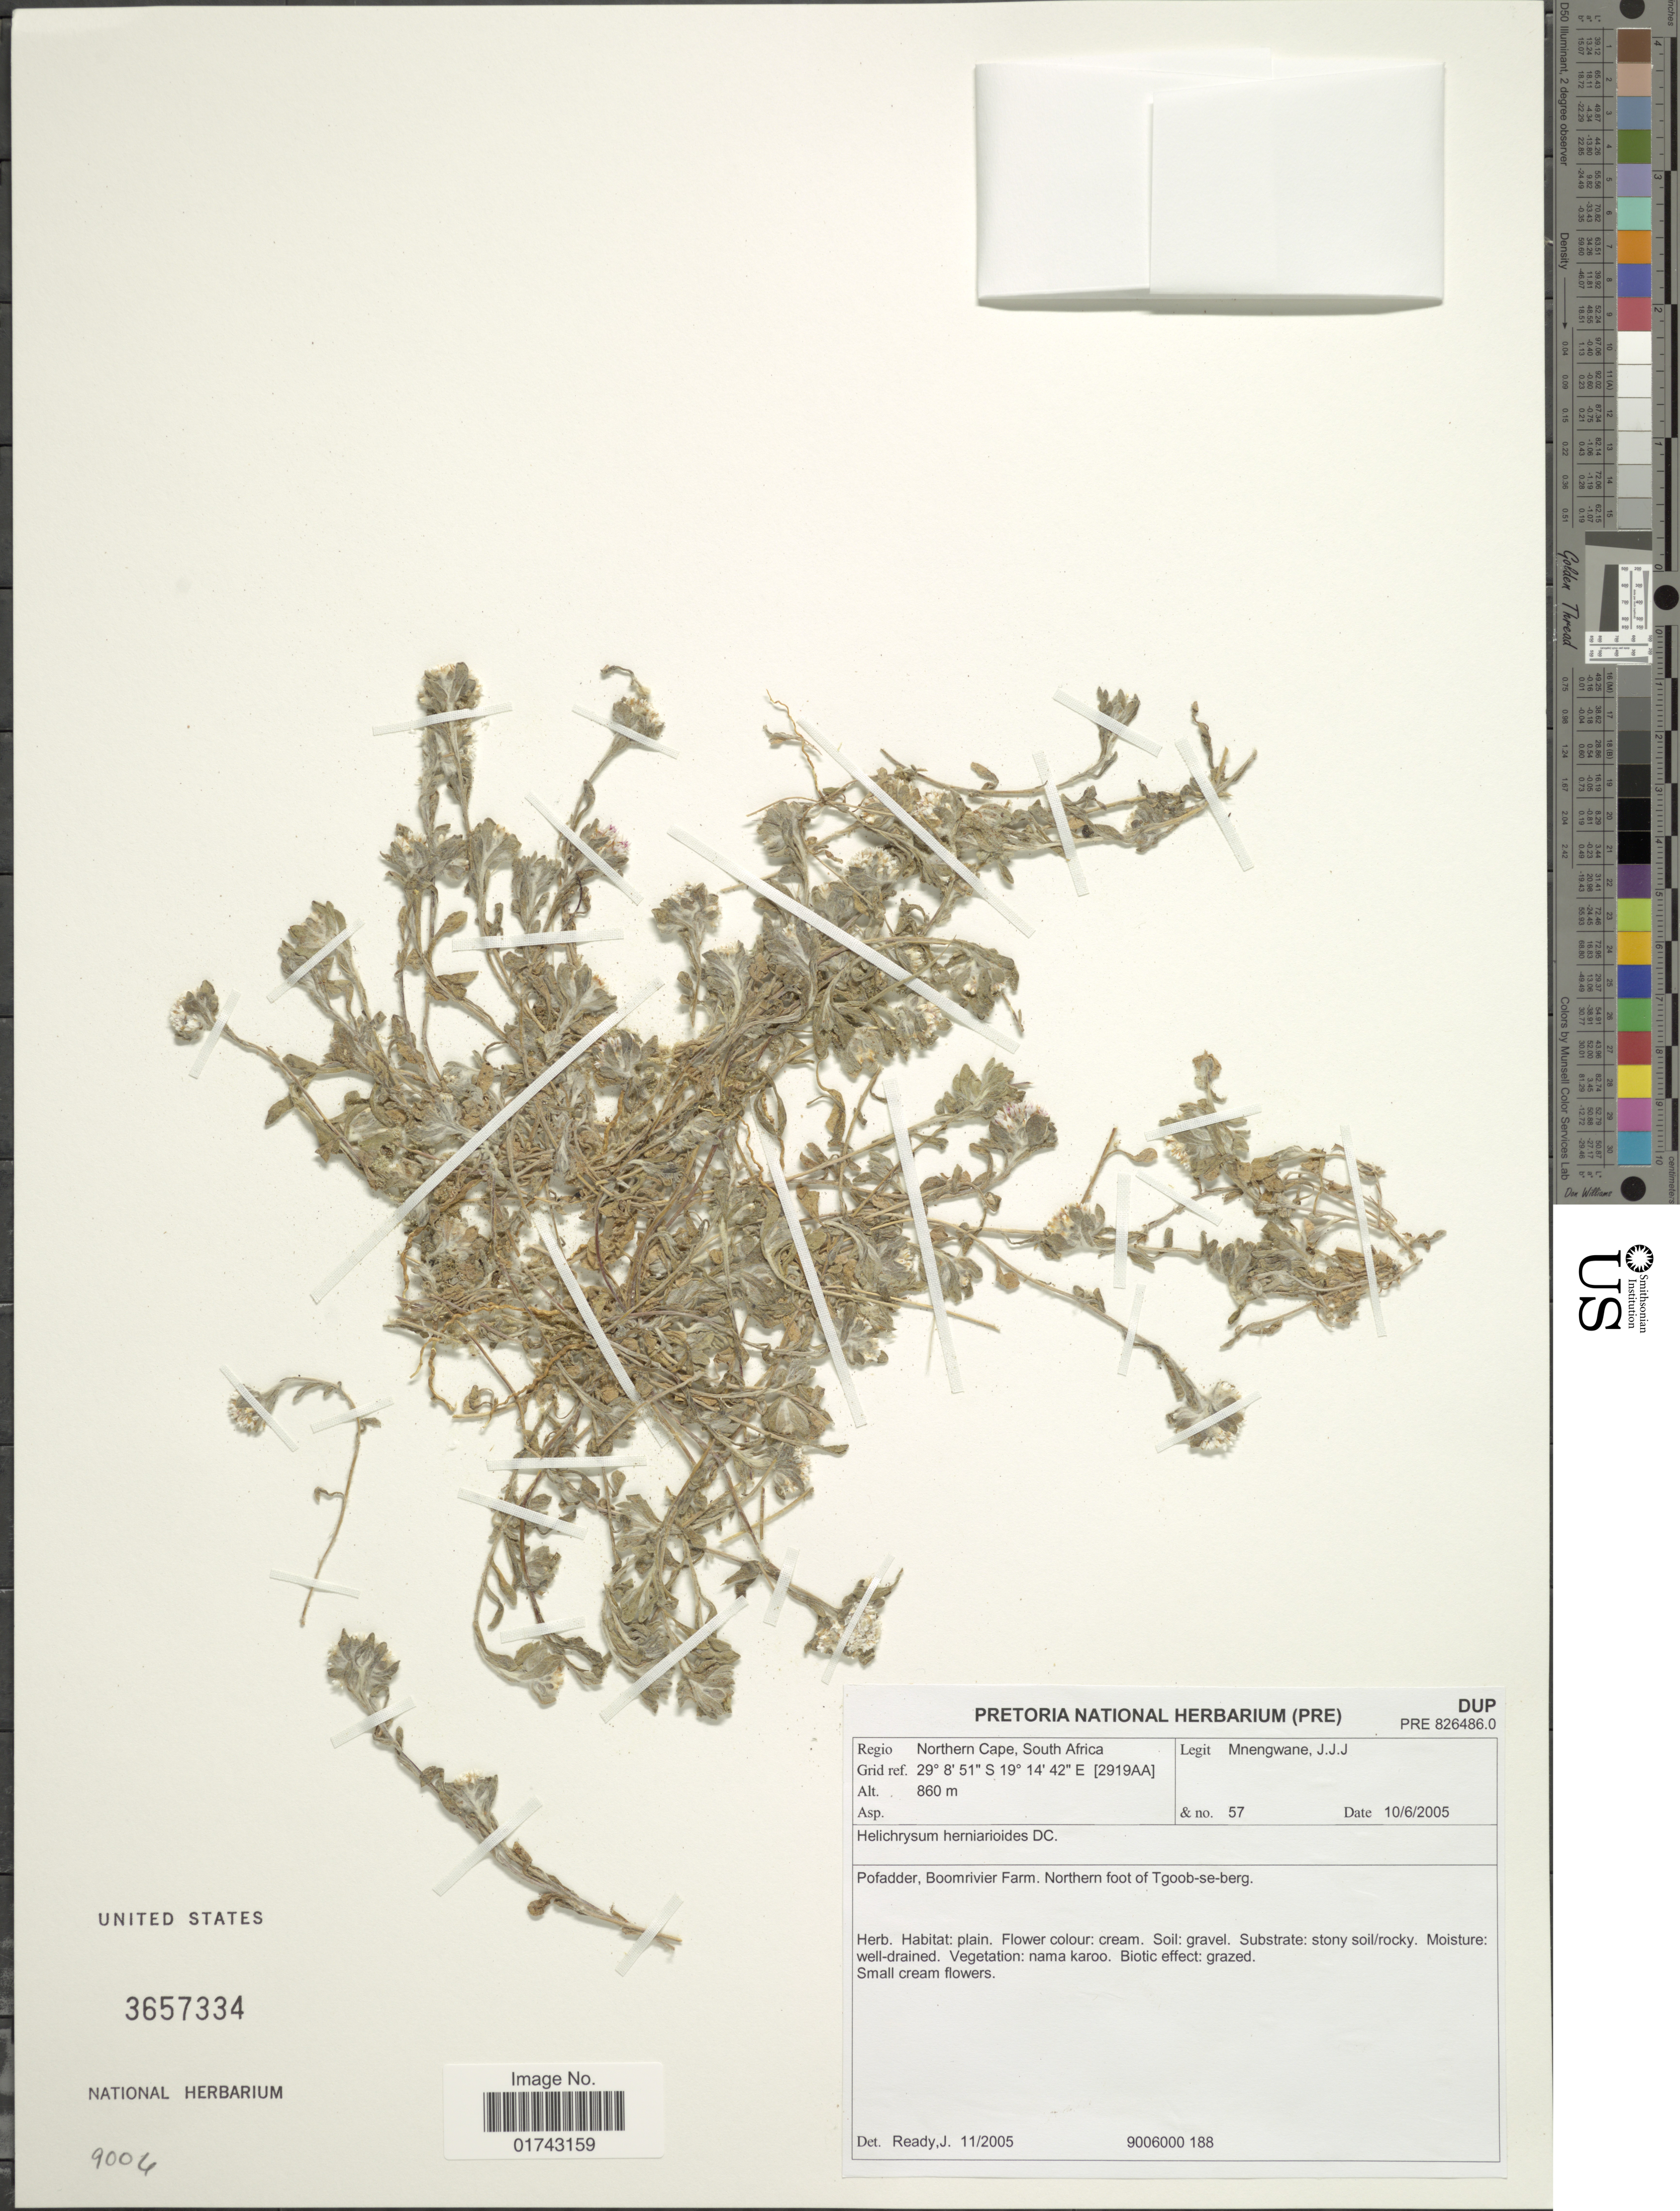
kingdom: Plantae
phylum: Tracheophyta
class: Magnoliopsida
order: Asterales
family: Asteraceae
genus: Helichrysum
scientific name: Helichrysum herniarioides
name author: DC.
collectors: J. Menenwane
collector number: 57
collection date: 2005-06-10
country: South Africa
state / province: Northern Cape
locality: Regio Northern Cape, South Africa, Grid ref. [2919AA], Pofadder, Boomrivier Farm, Northern foot of Tgoob-se-berg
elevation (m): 860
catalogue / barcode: US 3657334